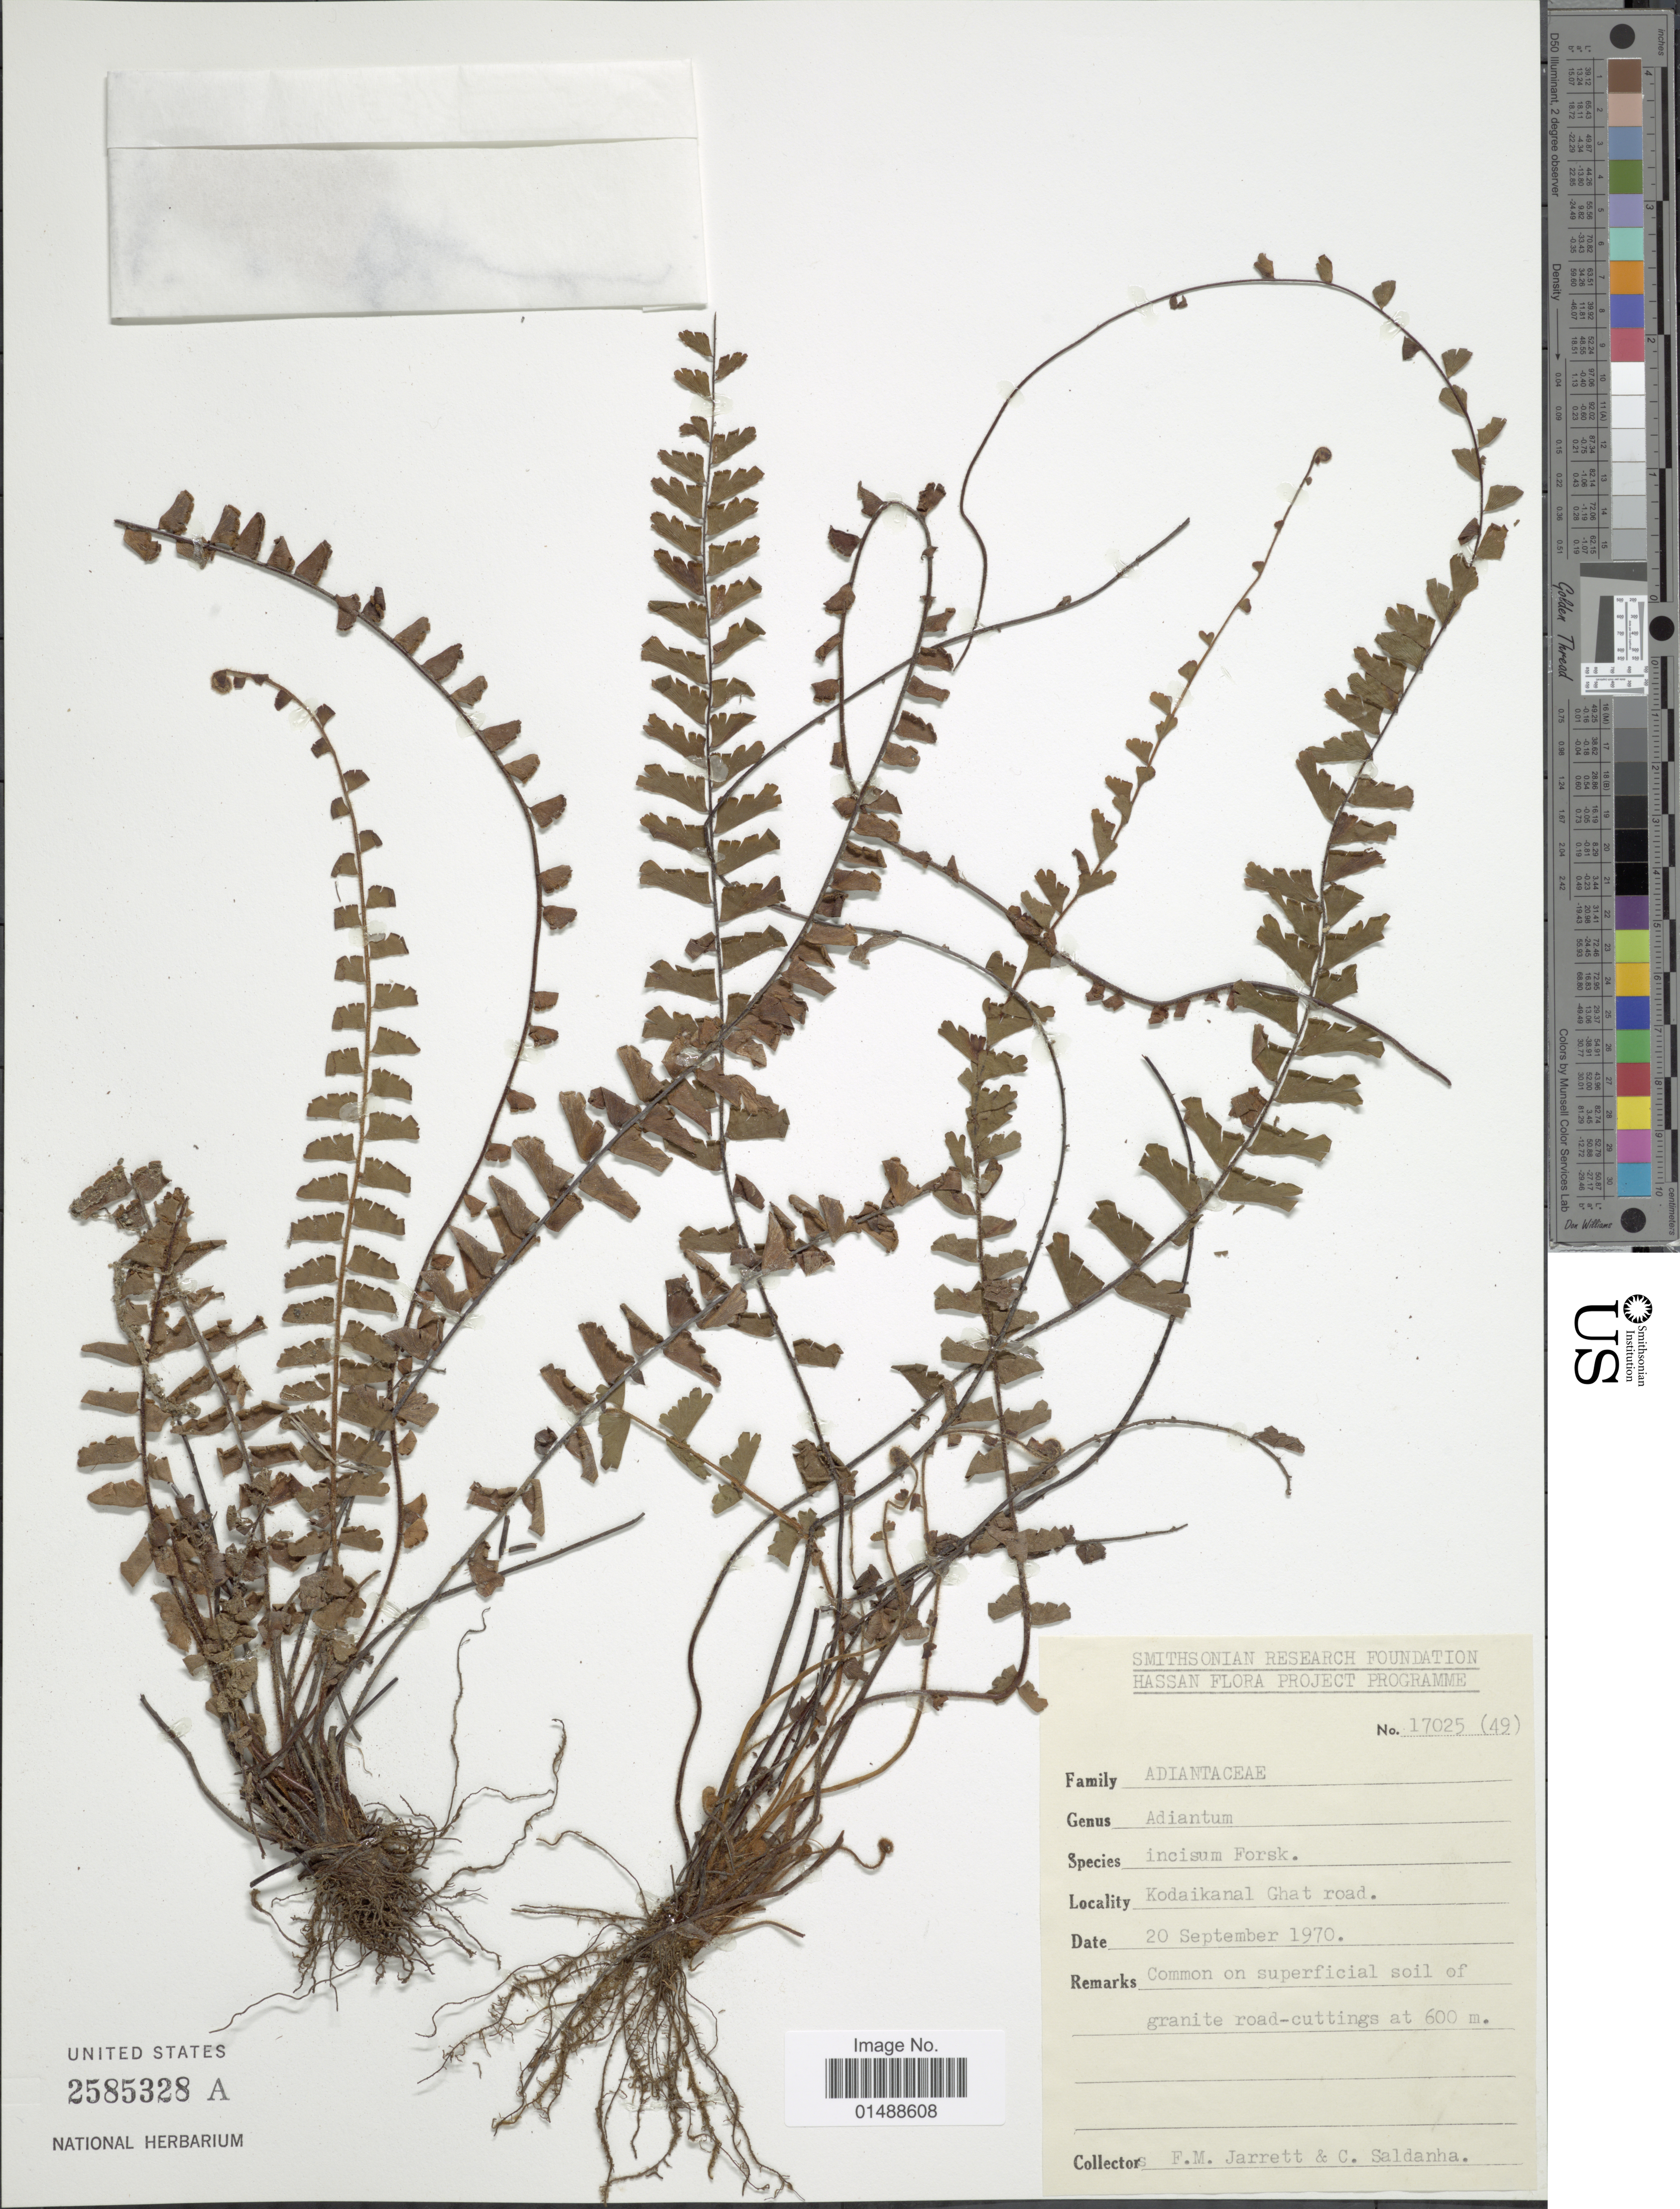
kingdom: Plantae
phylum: Tracheophyta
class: Polypodiopsida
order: Polypodiales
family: Pteridaceae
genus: Adiantum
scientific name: Adiantum incisum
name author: Forssk.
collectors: F. M. Jarrett & C. Saldanha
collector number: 17025 (49)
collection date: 1970-09-20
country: India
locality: Bangalore, Kodiakanal Ghat Road.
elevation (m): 600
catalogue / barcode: US 2585328A